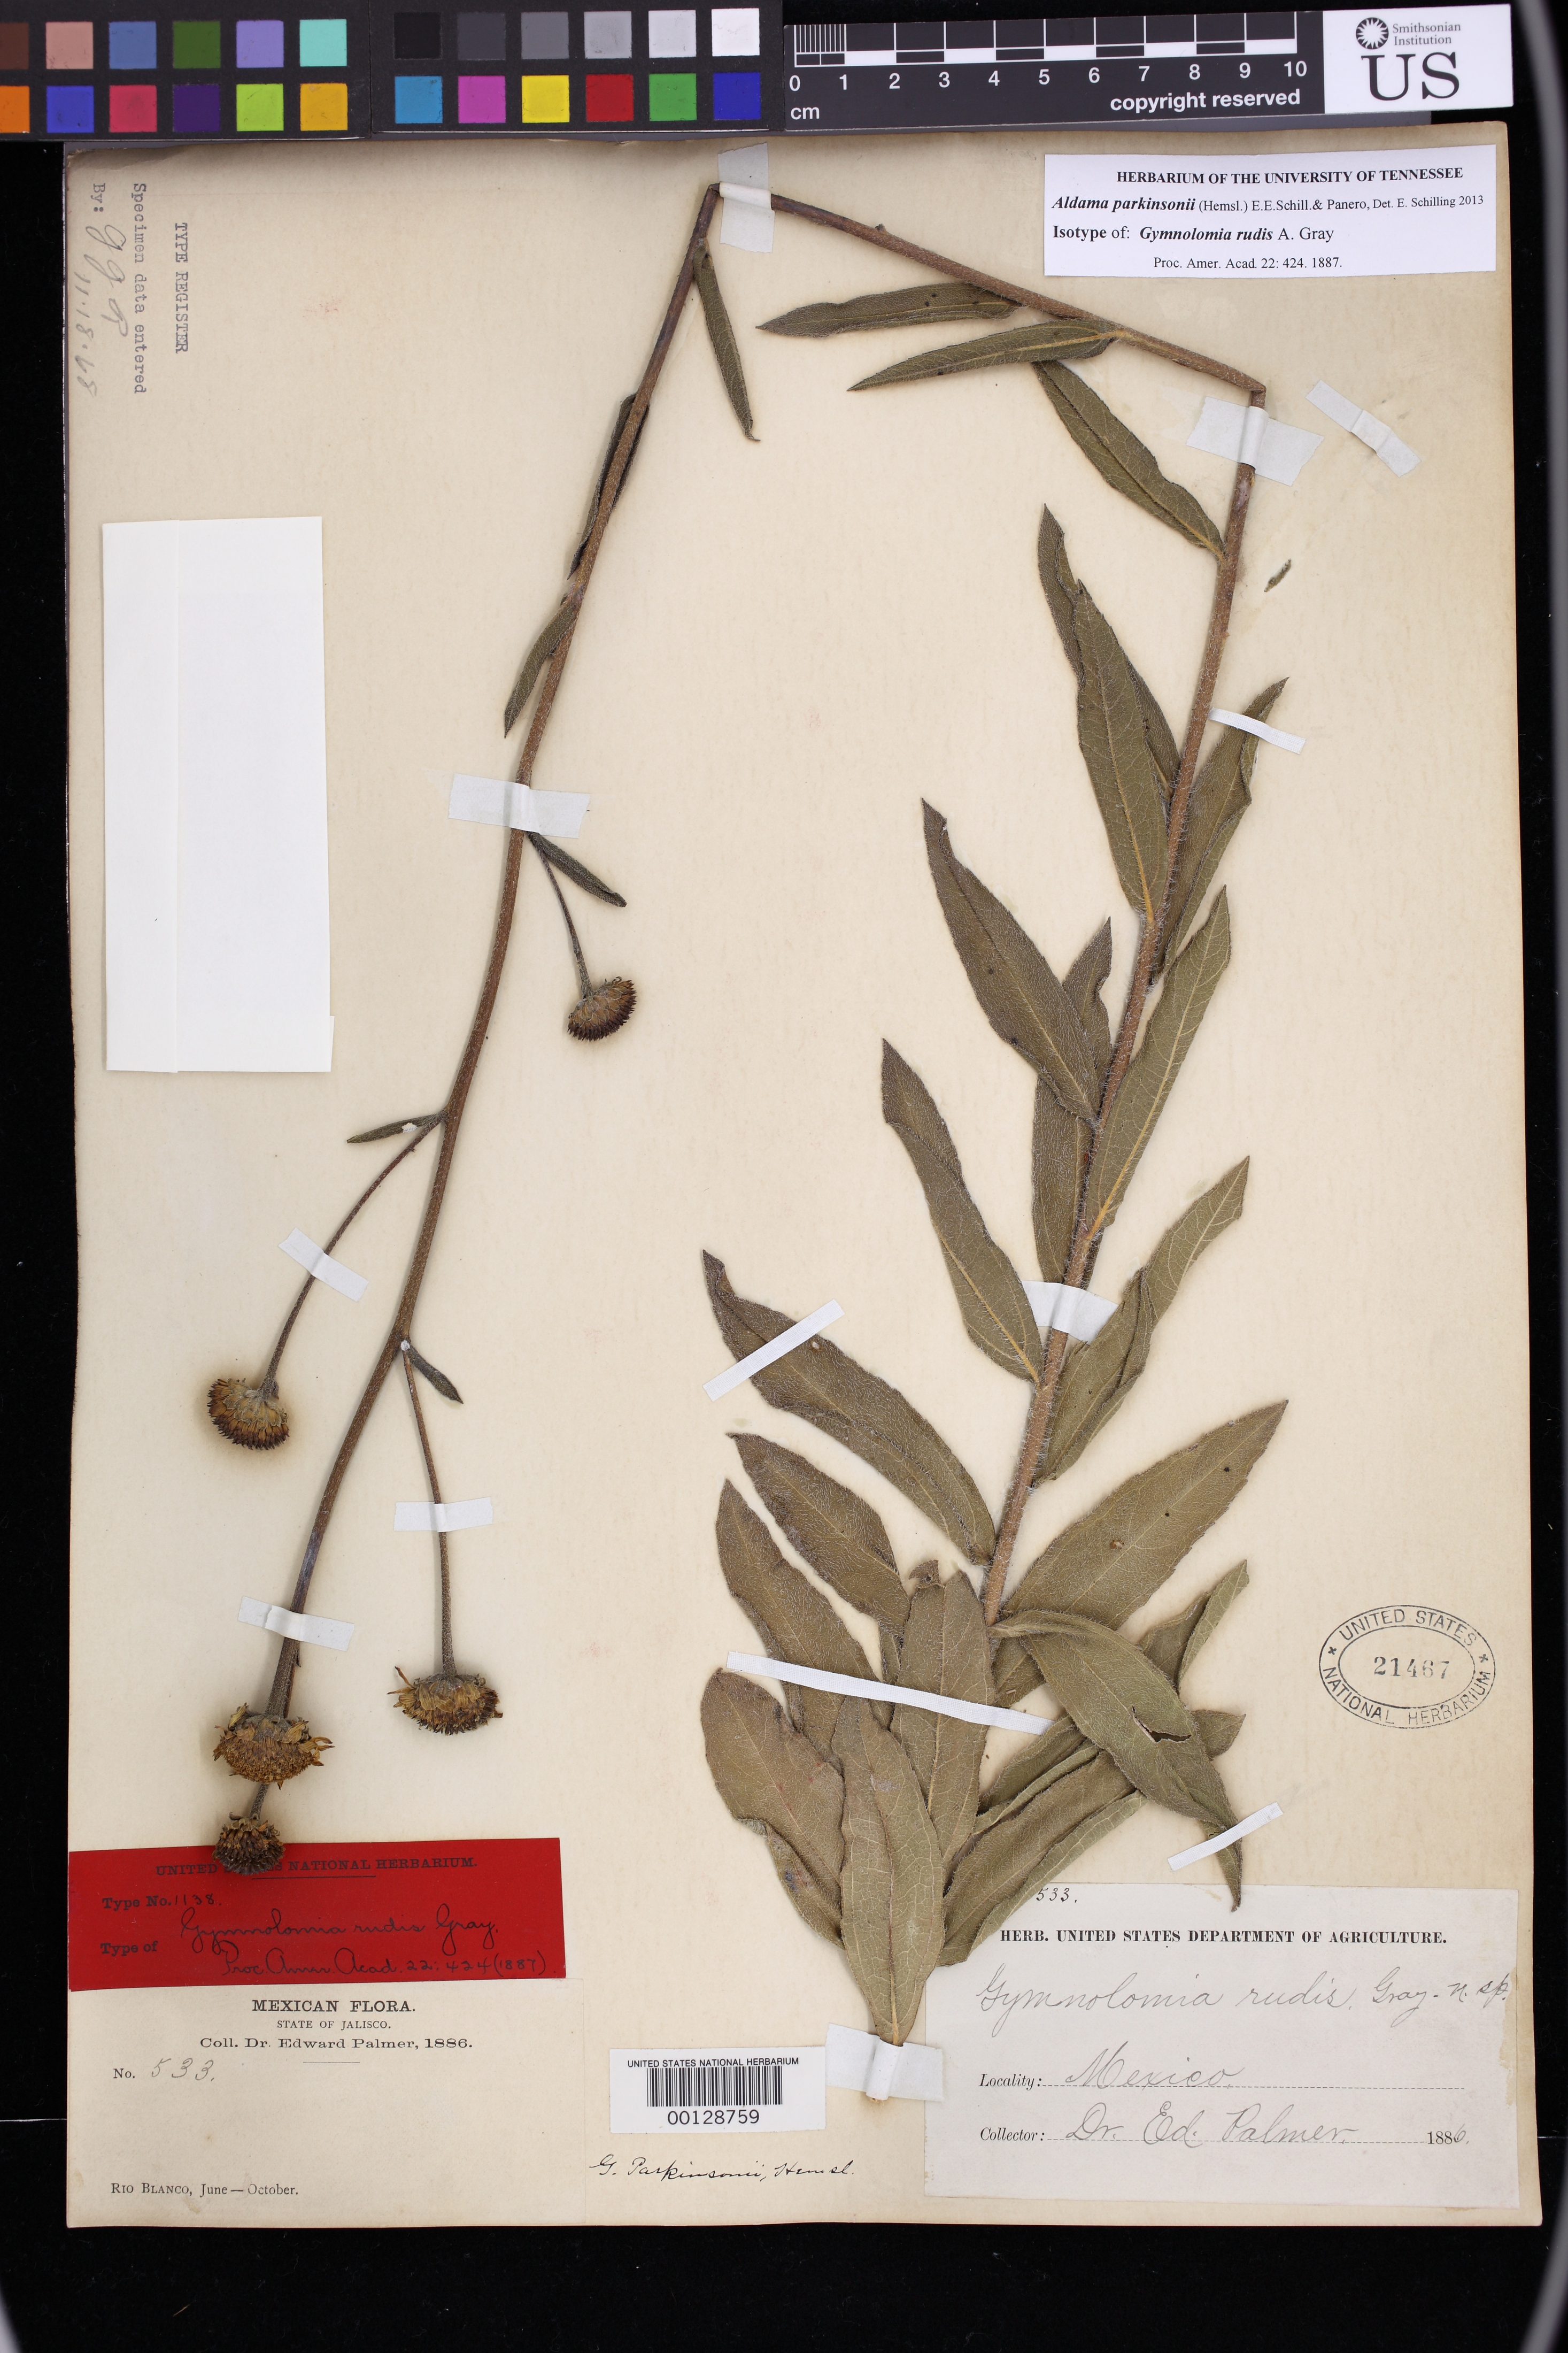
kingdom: Plantae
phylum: Tracheophyta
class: Magnoliopsida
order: Asterales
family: Asteraceae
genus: Gymnolomia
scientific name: Gymnolomia rudis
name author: A. Gray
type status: Isosyntype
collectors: E. Palmer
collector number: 533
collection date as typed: Sep 1886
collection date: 1886-09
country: Mexico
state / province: Jalisco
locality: Rio Blanco.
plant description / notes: Annotated as "isotype" by E.E. Schilling (2013) but protologue cites 2 collections [i.e., syntypes], Palmer 533 & Palmer 531.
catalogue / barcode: US 21467